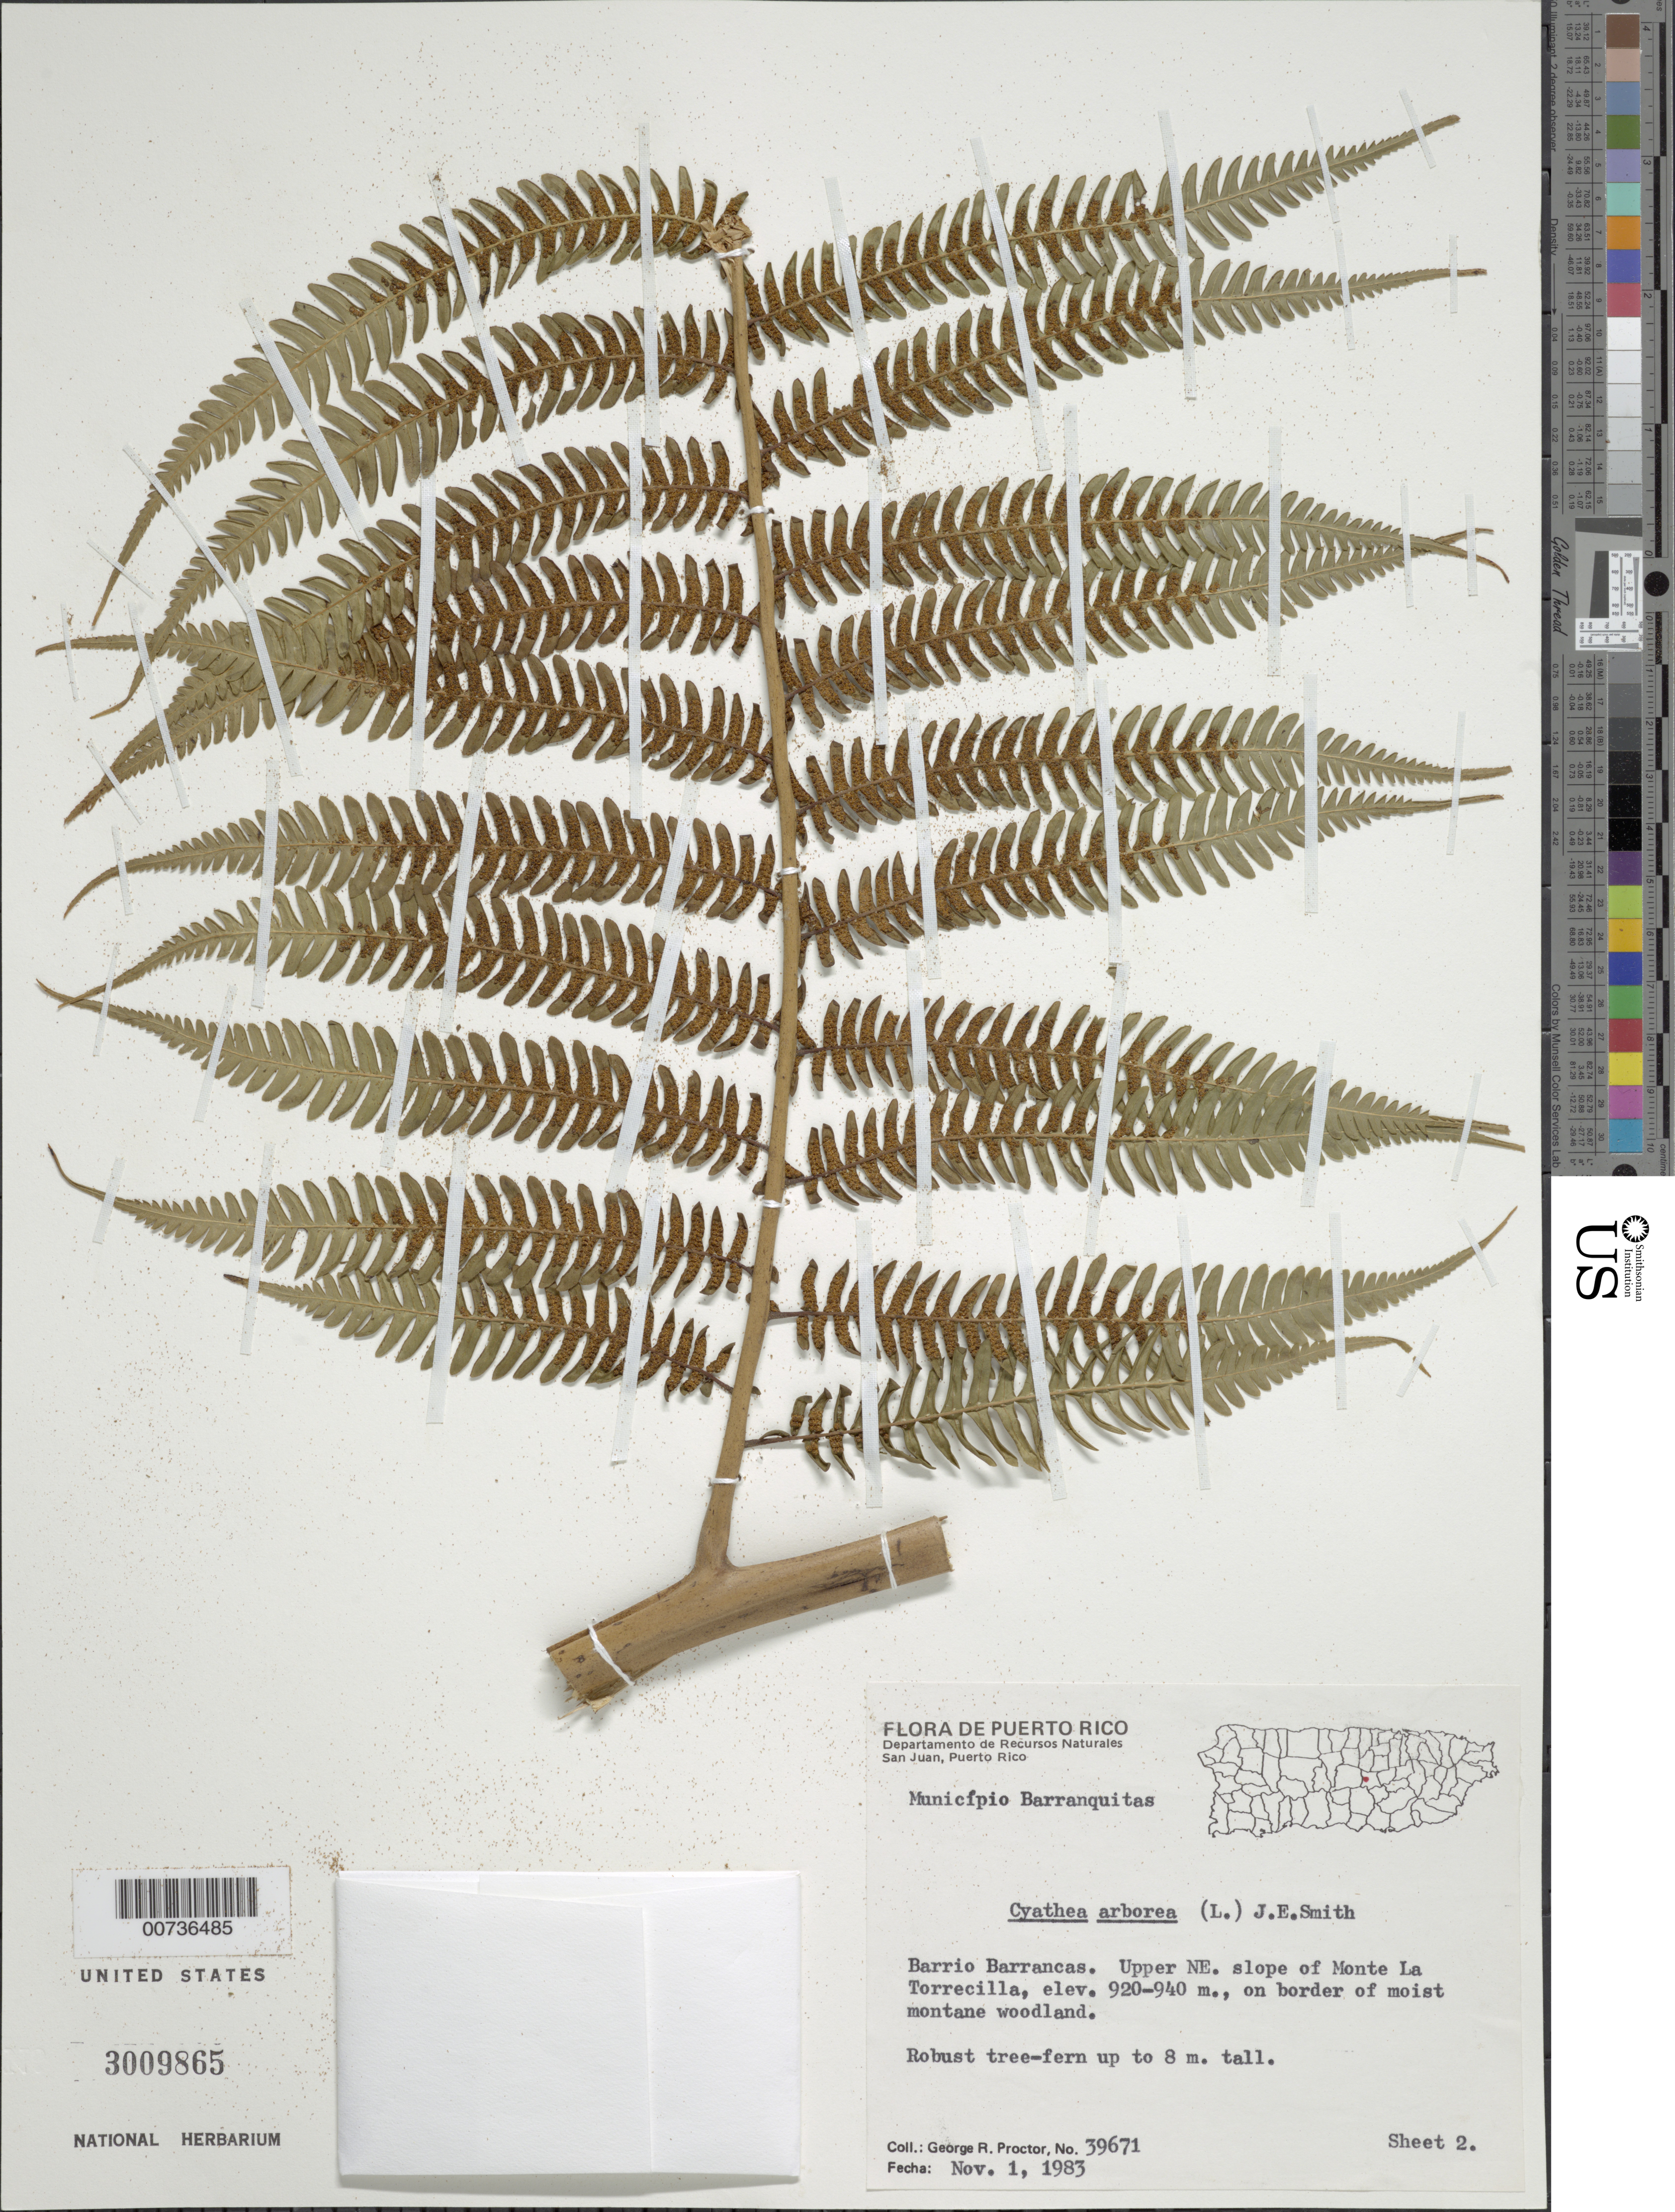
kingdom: Plantae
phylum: Tracheophyta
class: Polypodiopsida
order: Cyatheales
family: Cyatheaceae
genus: Cyathea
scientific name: Cyathea arborea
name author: (L.) Sm.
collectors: G. R. Proctor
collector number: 39671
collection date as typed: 01 Nov 1983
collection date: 1983-11-01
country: Puerto Rico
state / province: Barranquitas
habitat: On border of moist montane woodland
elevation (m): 920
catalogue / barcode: US 3009865